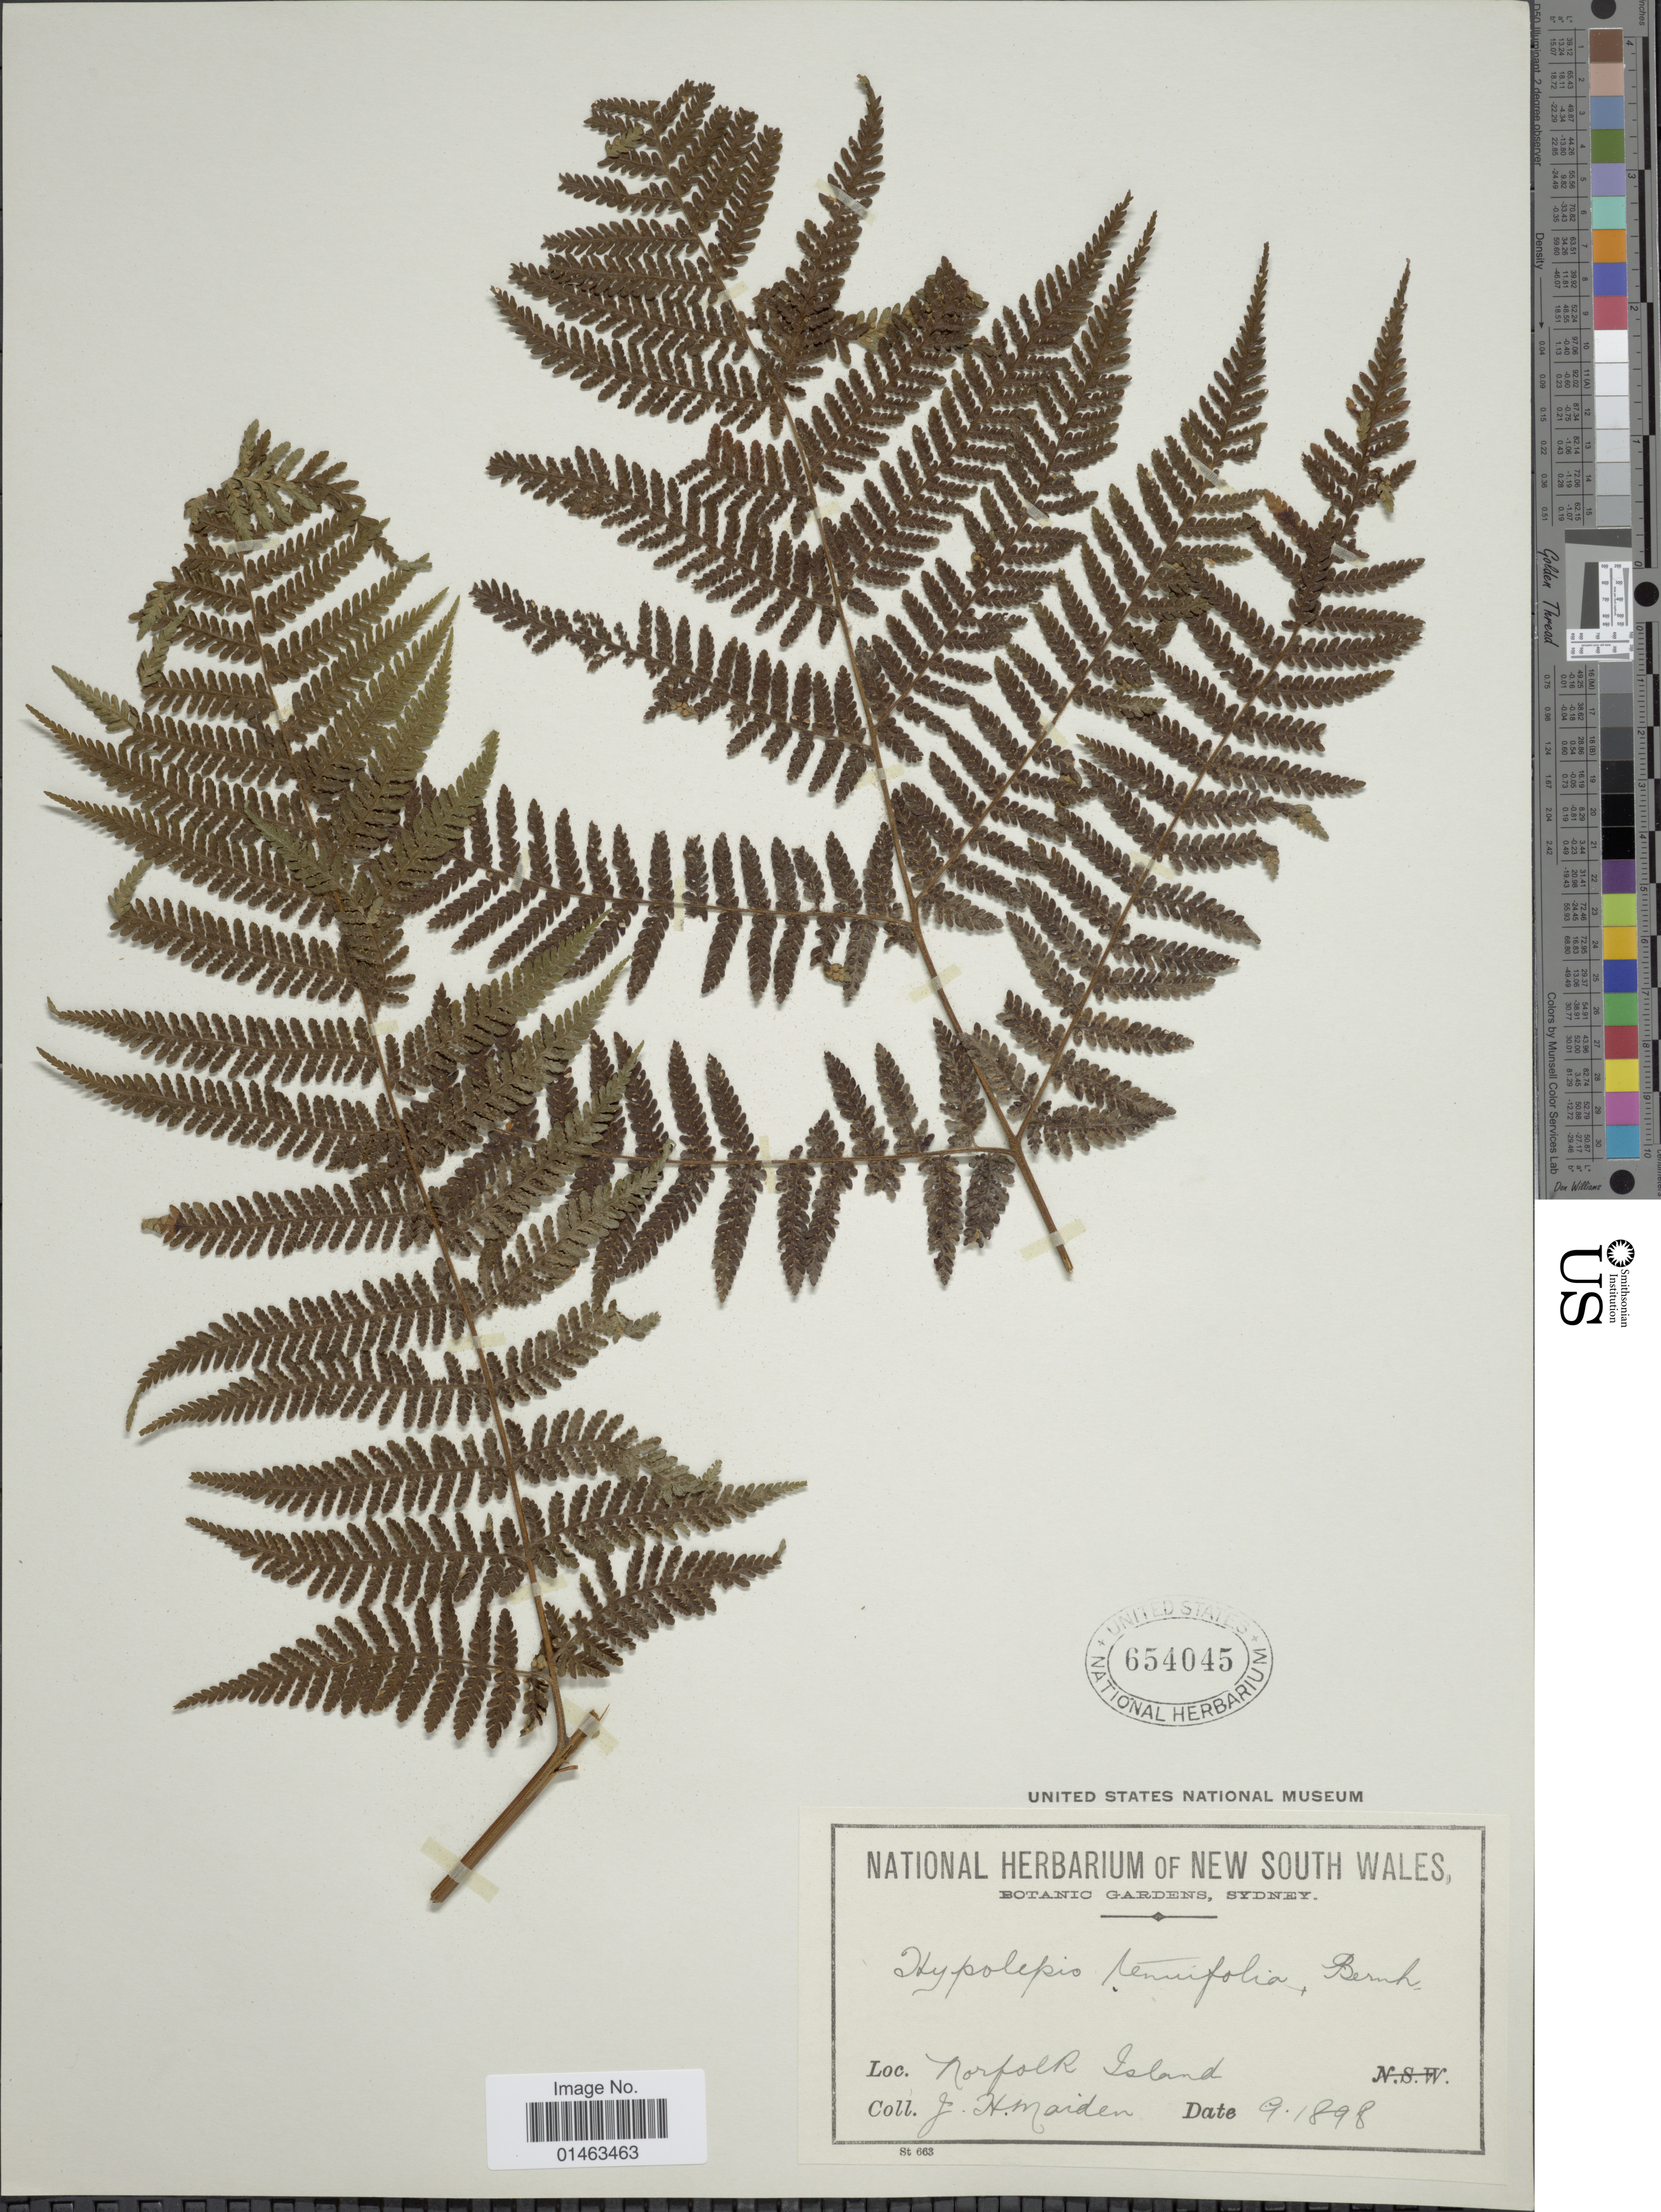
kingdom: Plantae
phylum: Tracheophyta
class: Polypodiopsida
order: Polypodiales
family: Dennstaedtiaceae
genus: Hypolepis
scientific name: Hypolepis punctata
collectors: J. Maiden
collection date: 1898-09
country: Australia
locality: Sydney, Norfolk Island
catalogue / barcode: US 654045